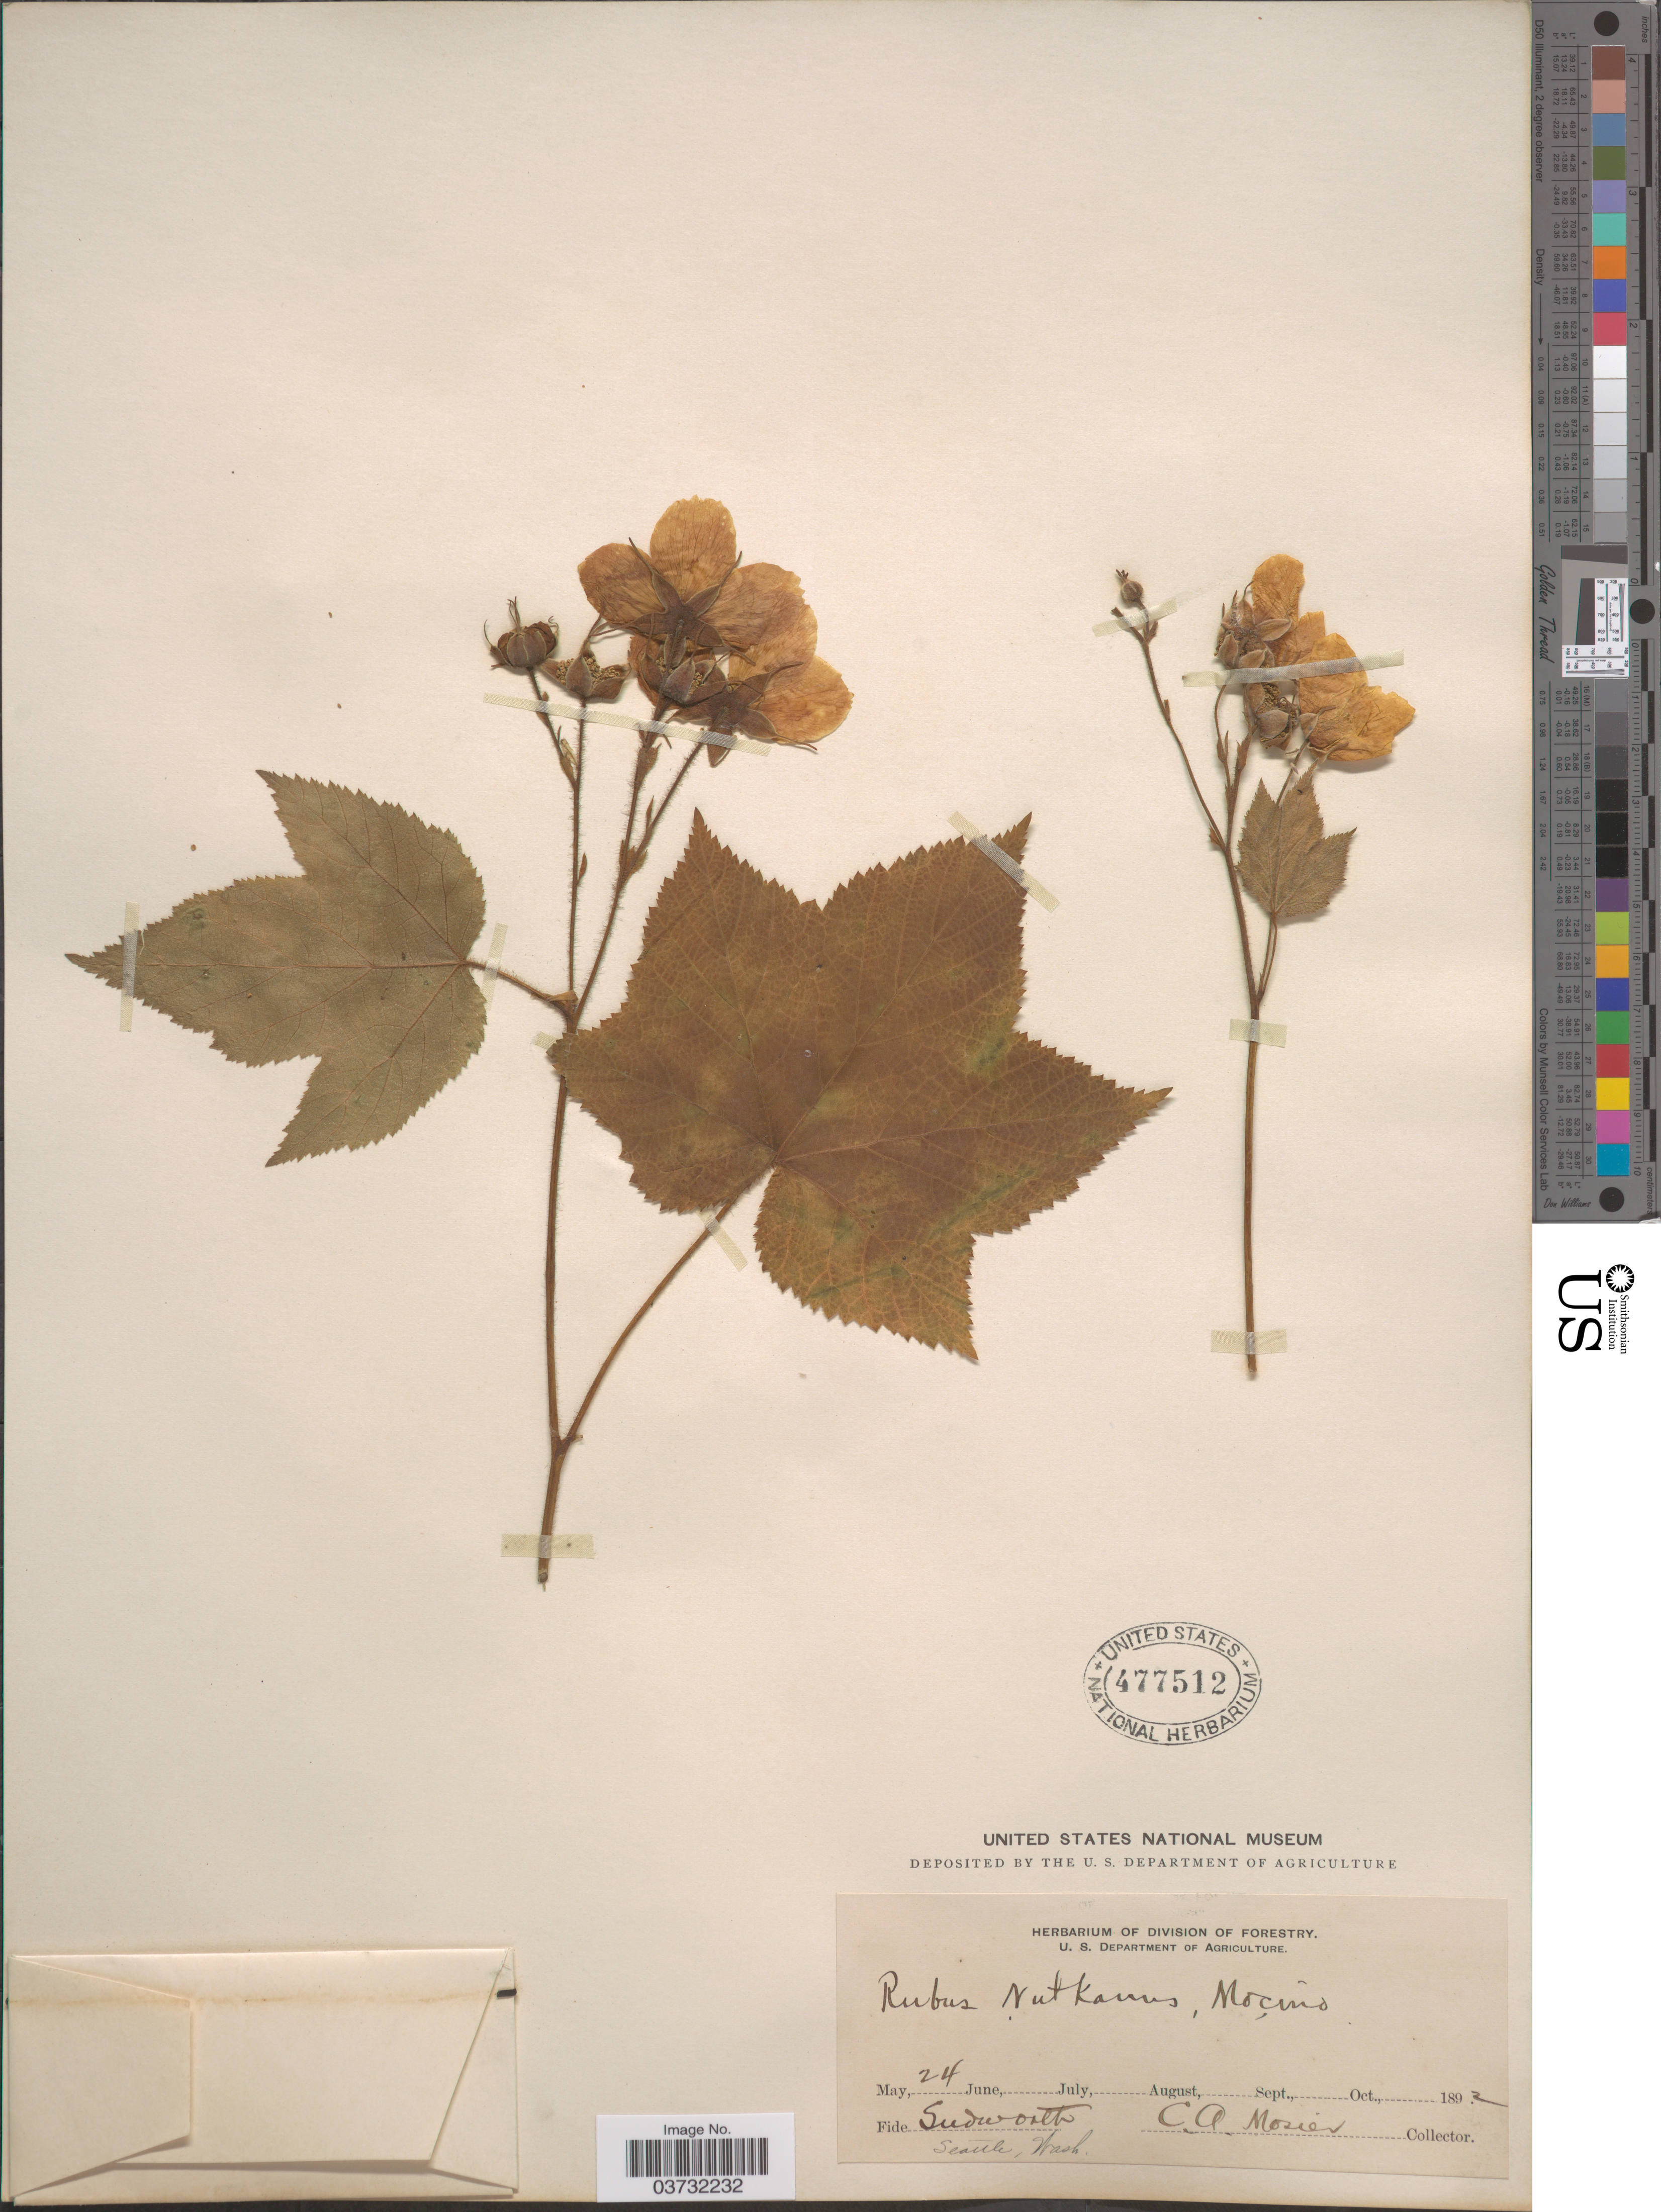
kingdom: Plantae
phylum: Tracheophyta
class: Magnoliopsida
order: Rosales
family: Rosaceae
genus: Rubus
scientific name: Rubus tomentosus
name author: Borkh.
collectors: C. A. Mosier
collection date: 1892-05-24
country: United States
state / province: Washington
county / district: King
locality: Seattle.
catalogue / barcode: US 477512